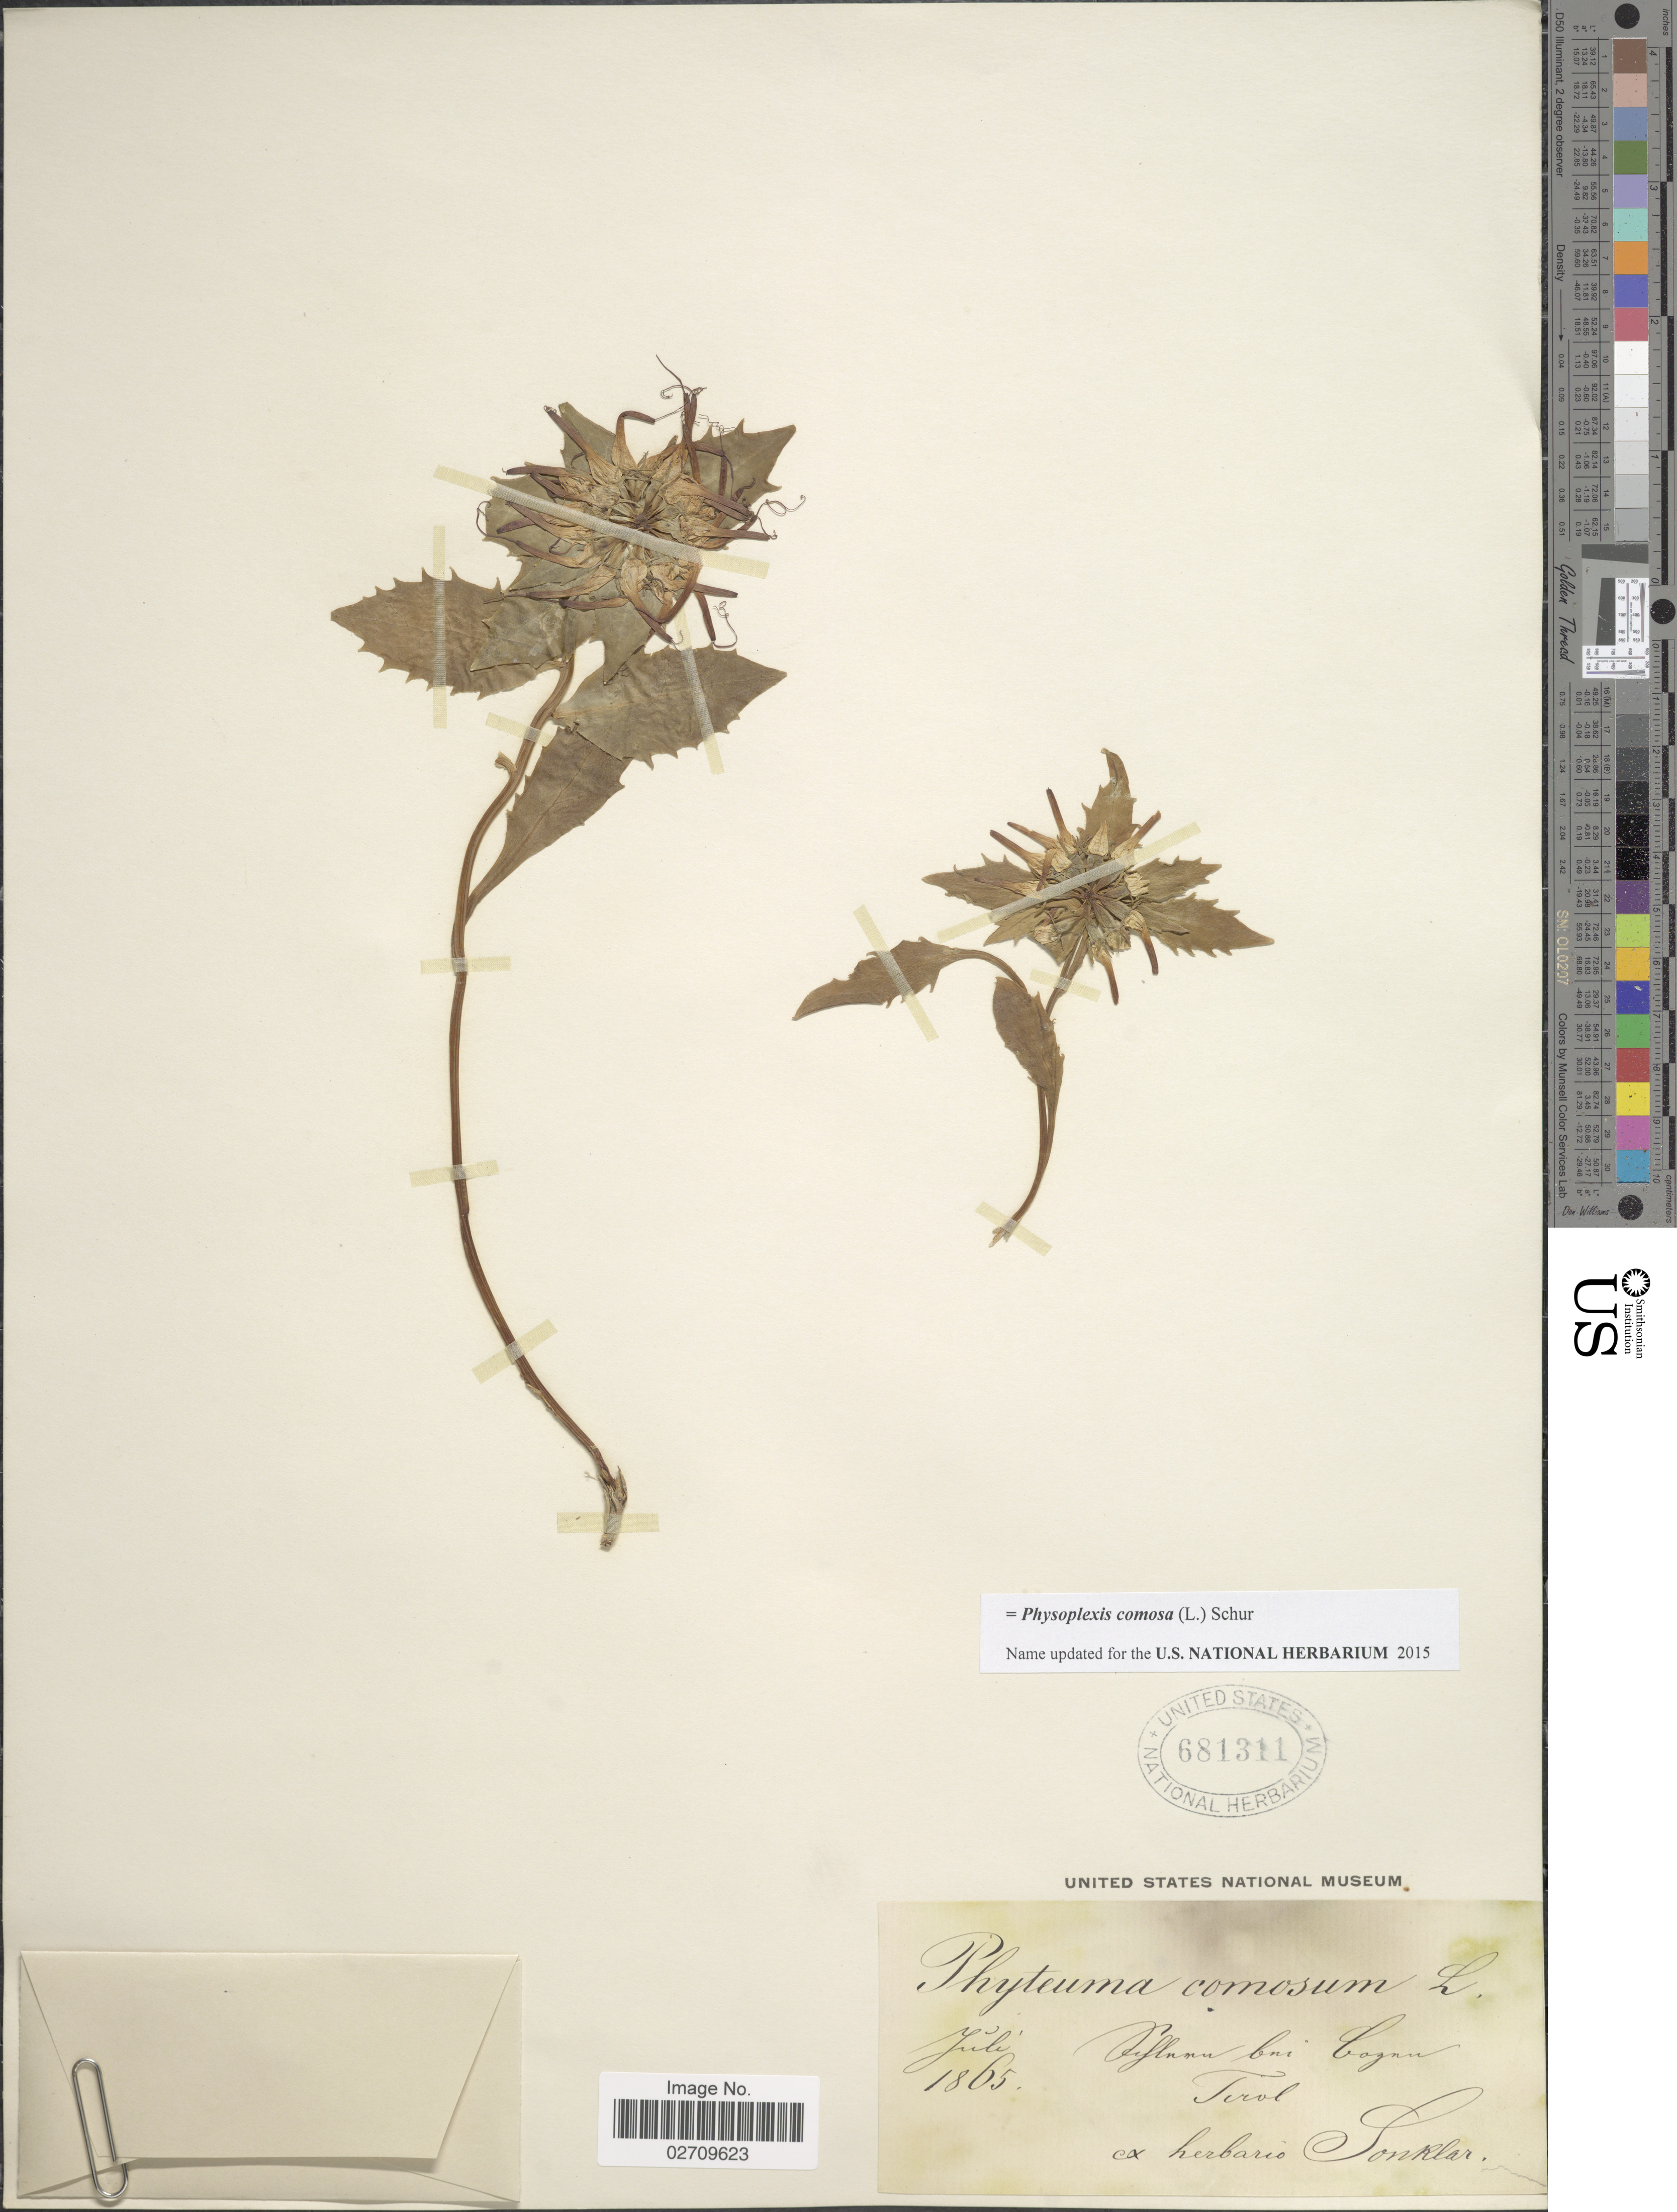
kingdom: Plantae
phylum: Tracheophyta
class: Magnoliopsida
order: Asterales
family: Campanulaceae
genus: Physoplexis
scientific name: Physoplexis comosa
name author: (L.) Schur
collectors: Ex herb. Sonklar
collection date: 1865-07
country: Austria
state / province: Tirol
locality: Piflnnu bui Coznn [interpreted]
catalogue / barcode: US 681311